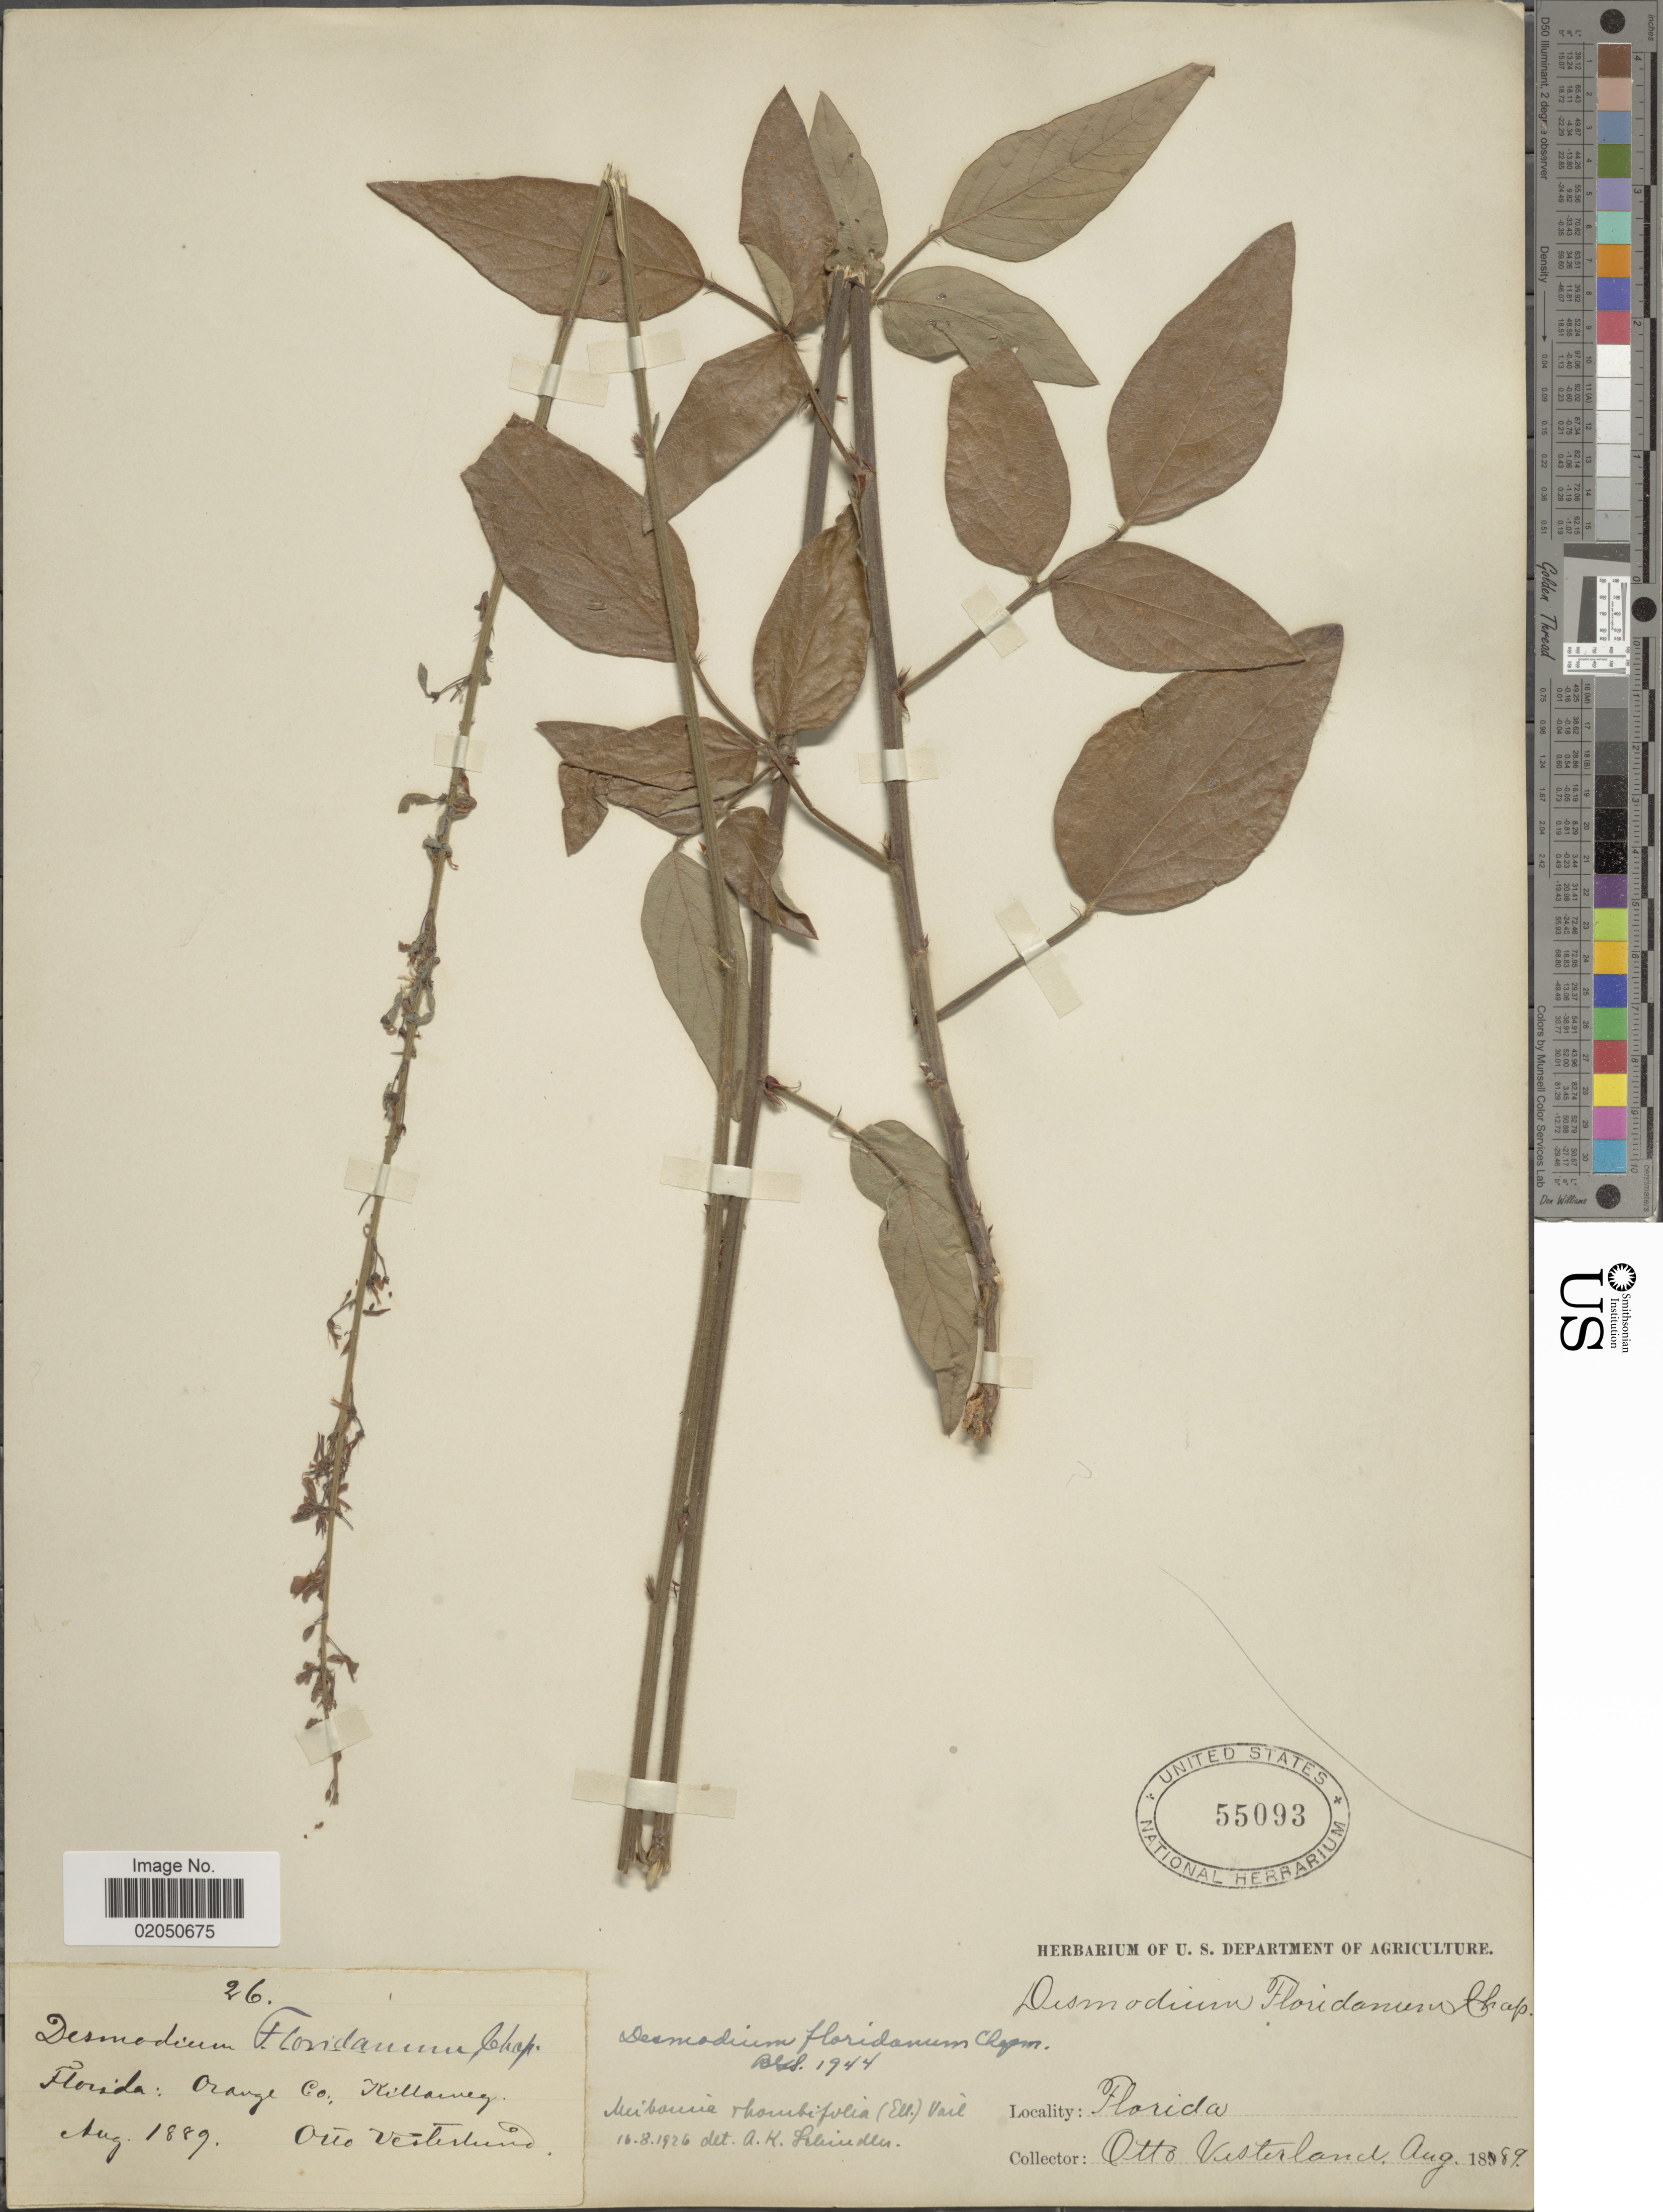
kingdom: Plantae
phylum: Tracheophyta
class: Magnoliopsida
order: Fabales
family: Fabaceae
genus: Desmodium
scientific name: Desmodium floridanum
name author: Chapm.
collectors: O. Vesterland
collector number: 26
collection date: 1889-08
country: United States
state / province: Florida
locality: Orange Co., Killawey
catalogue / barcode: US 55093